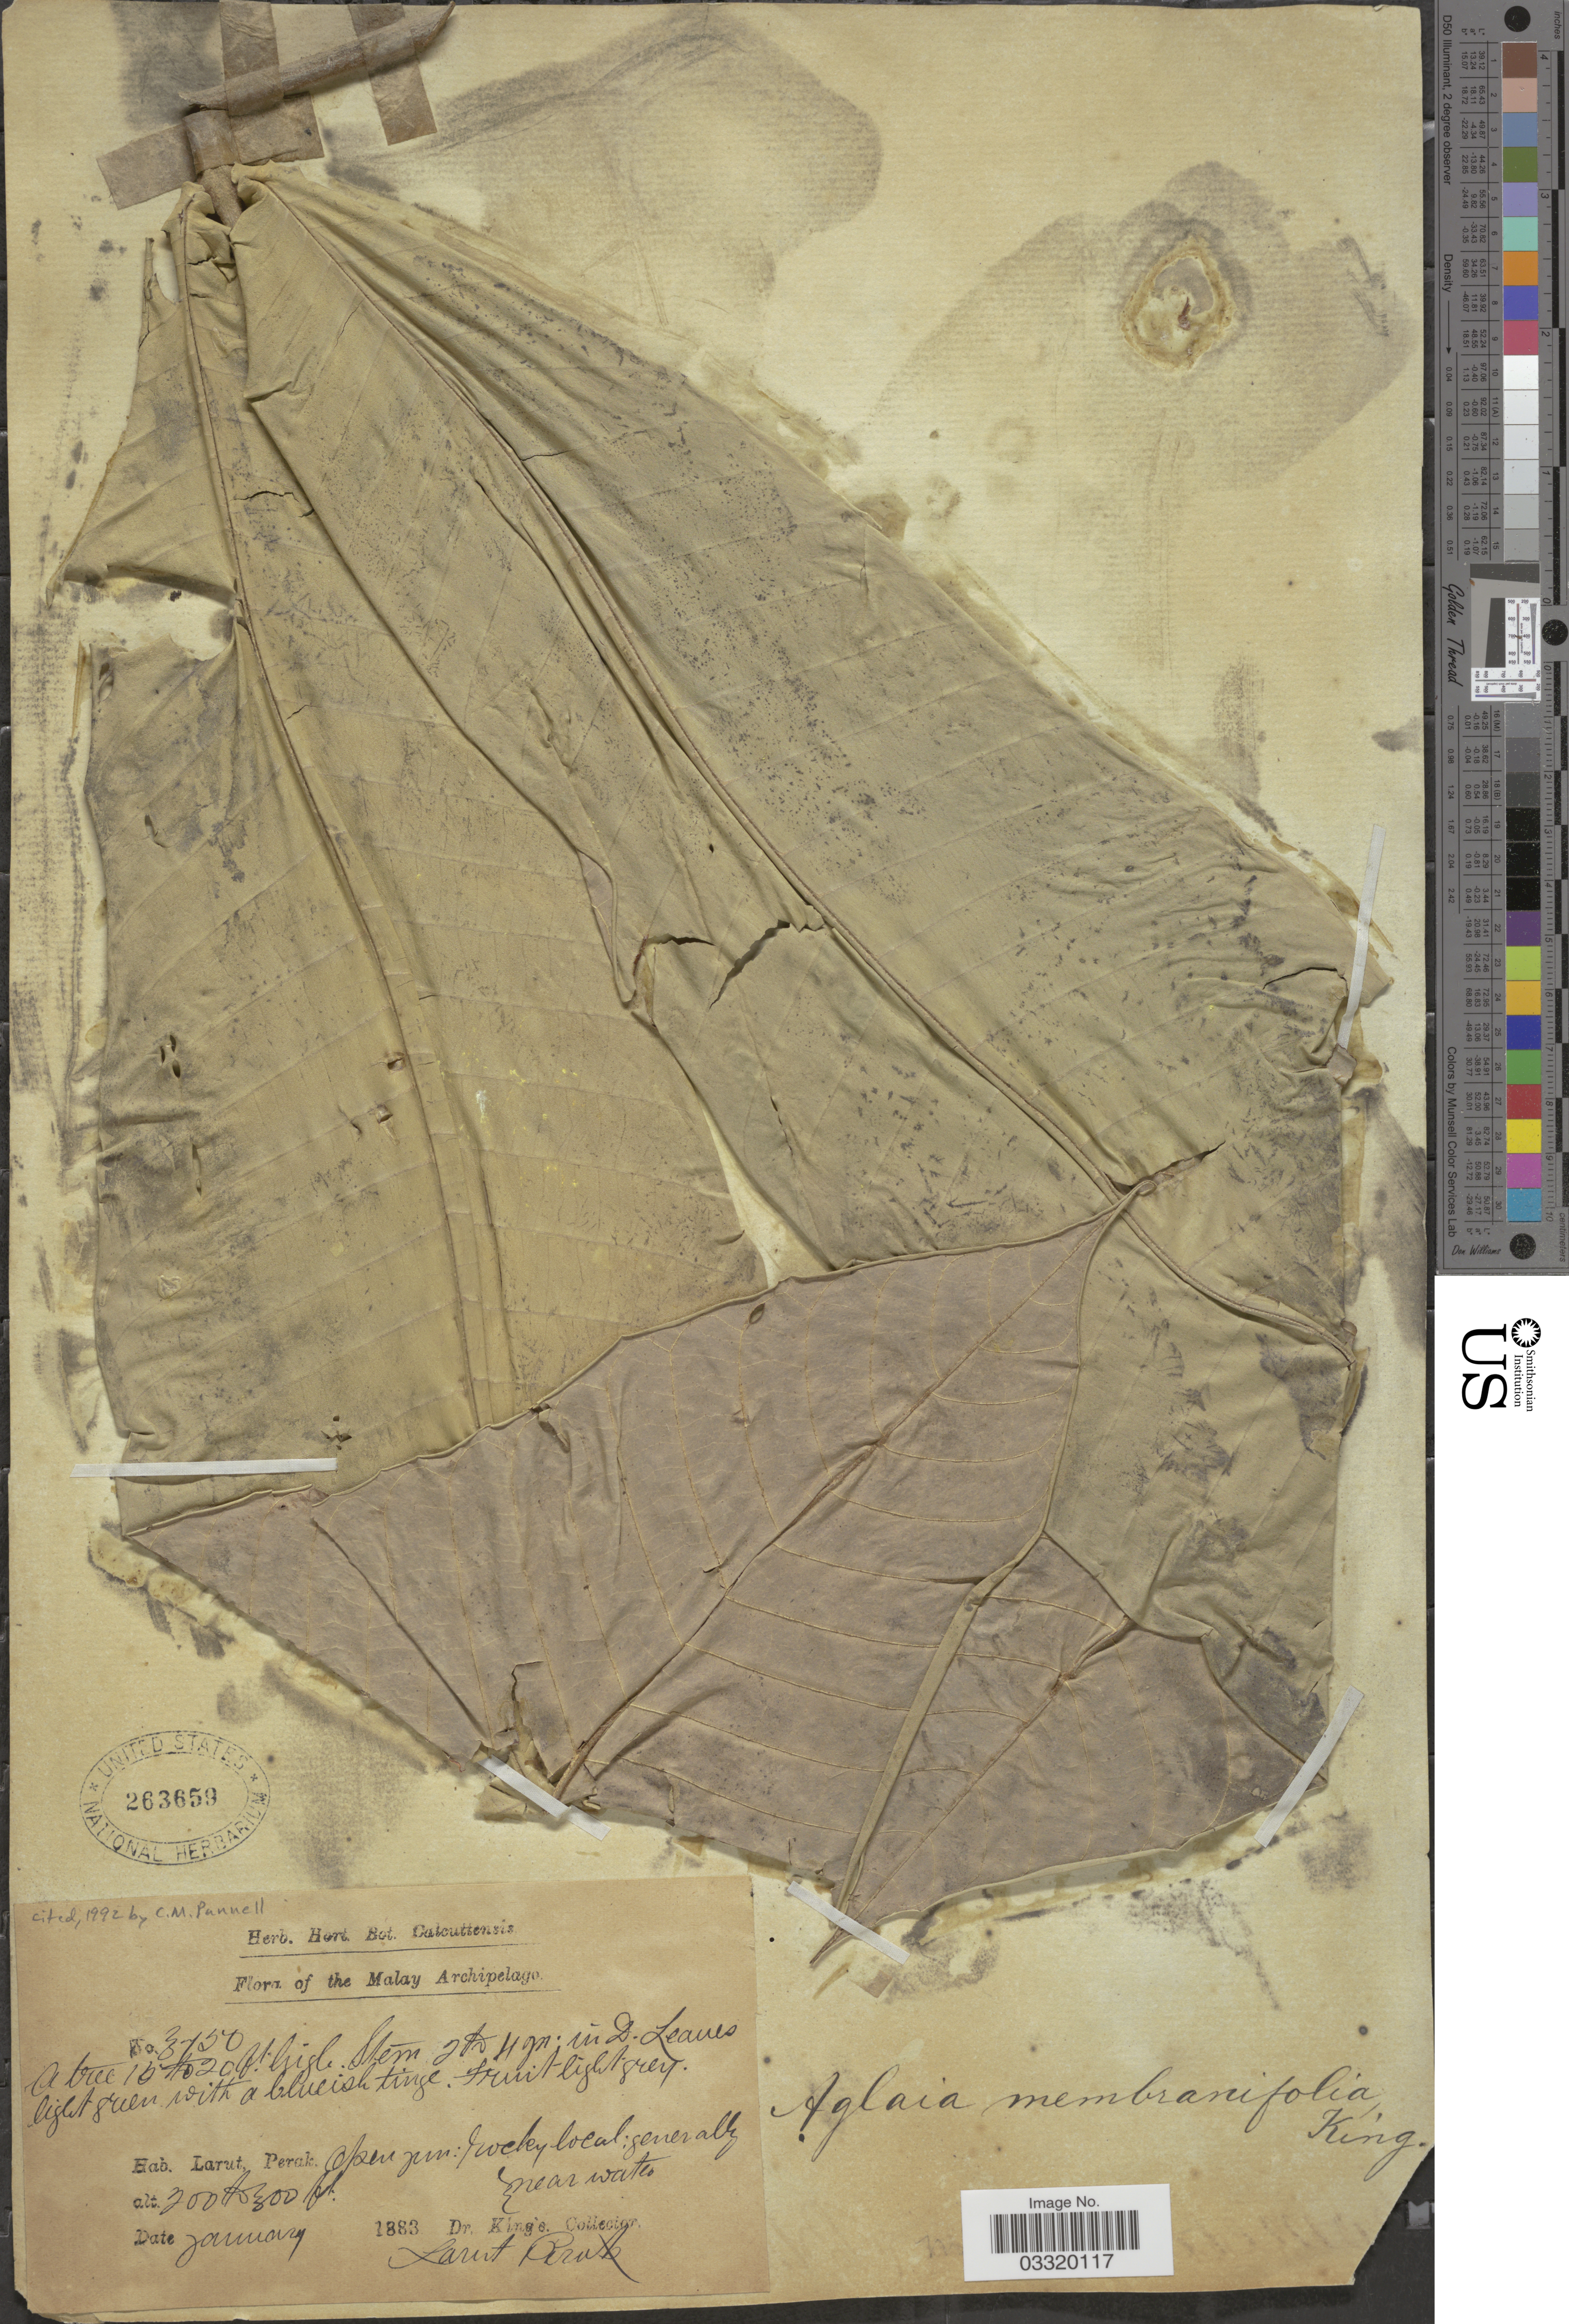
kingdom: Plantae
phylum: Tracheophyta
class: Magnoliopsida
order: Sapindales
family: Meliaceae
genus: Aglaia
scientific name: Aglaia membranifolia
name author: King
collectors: Dr. King's collector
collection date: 1883-01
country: Malaysia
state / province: Perak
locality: Malay Archipelago. Larut.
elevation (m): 61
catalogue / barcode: US 263659